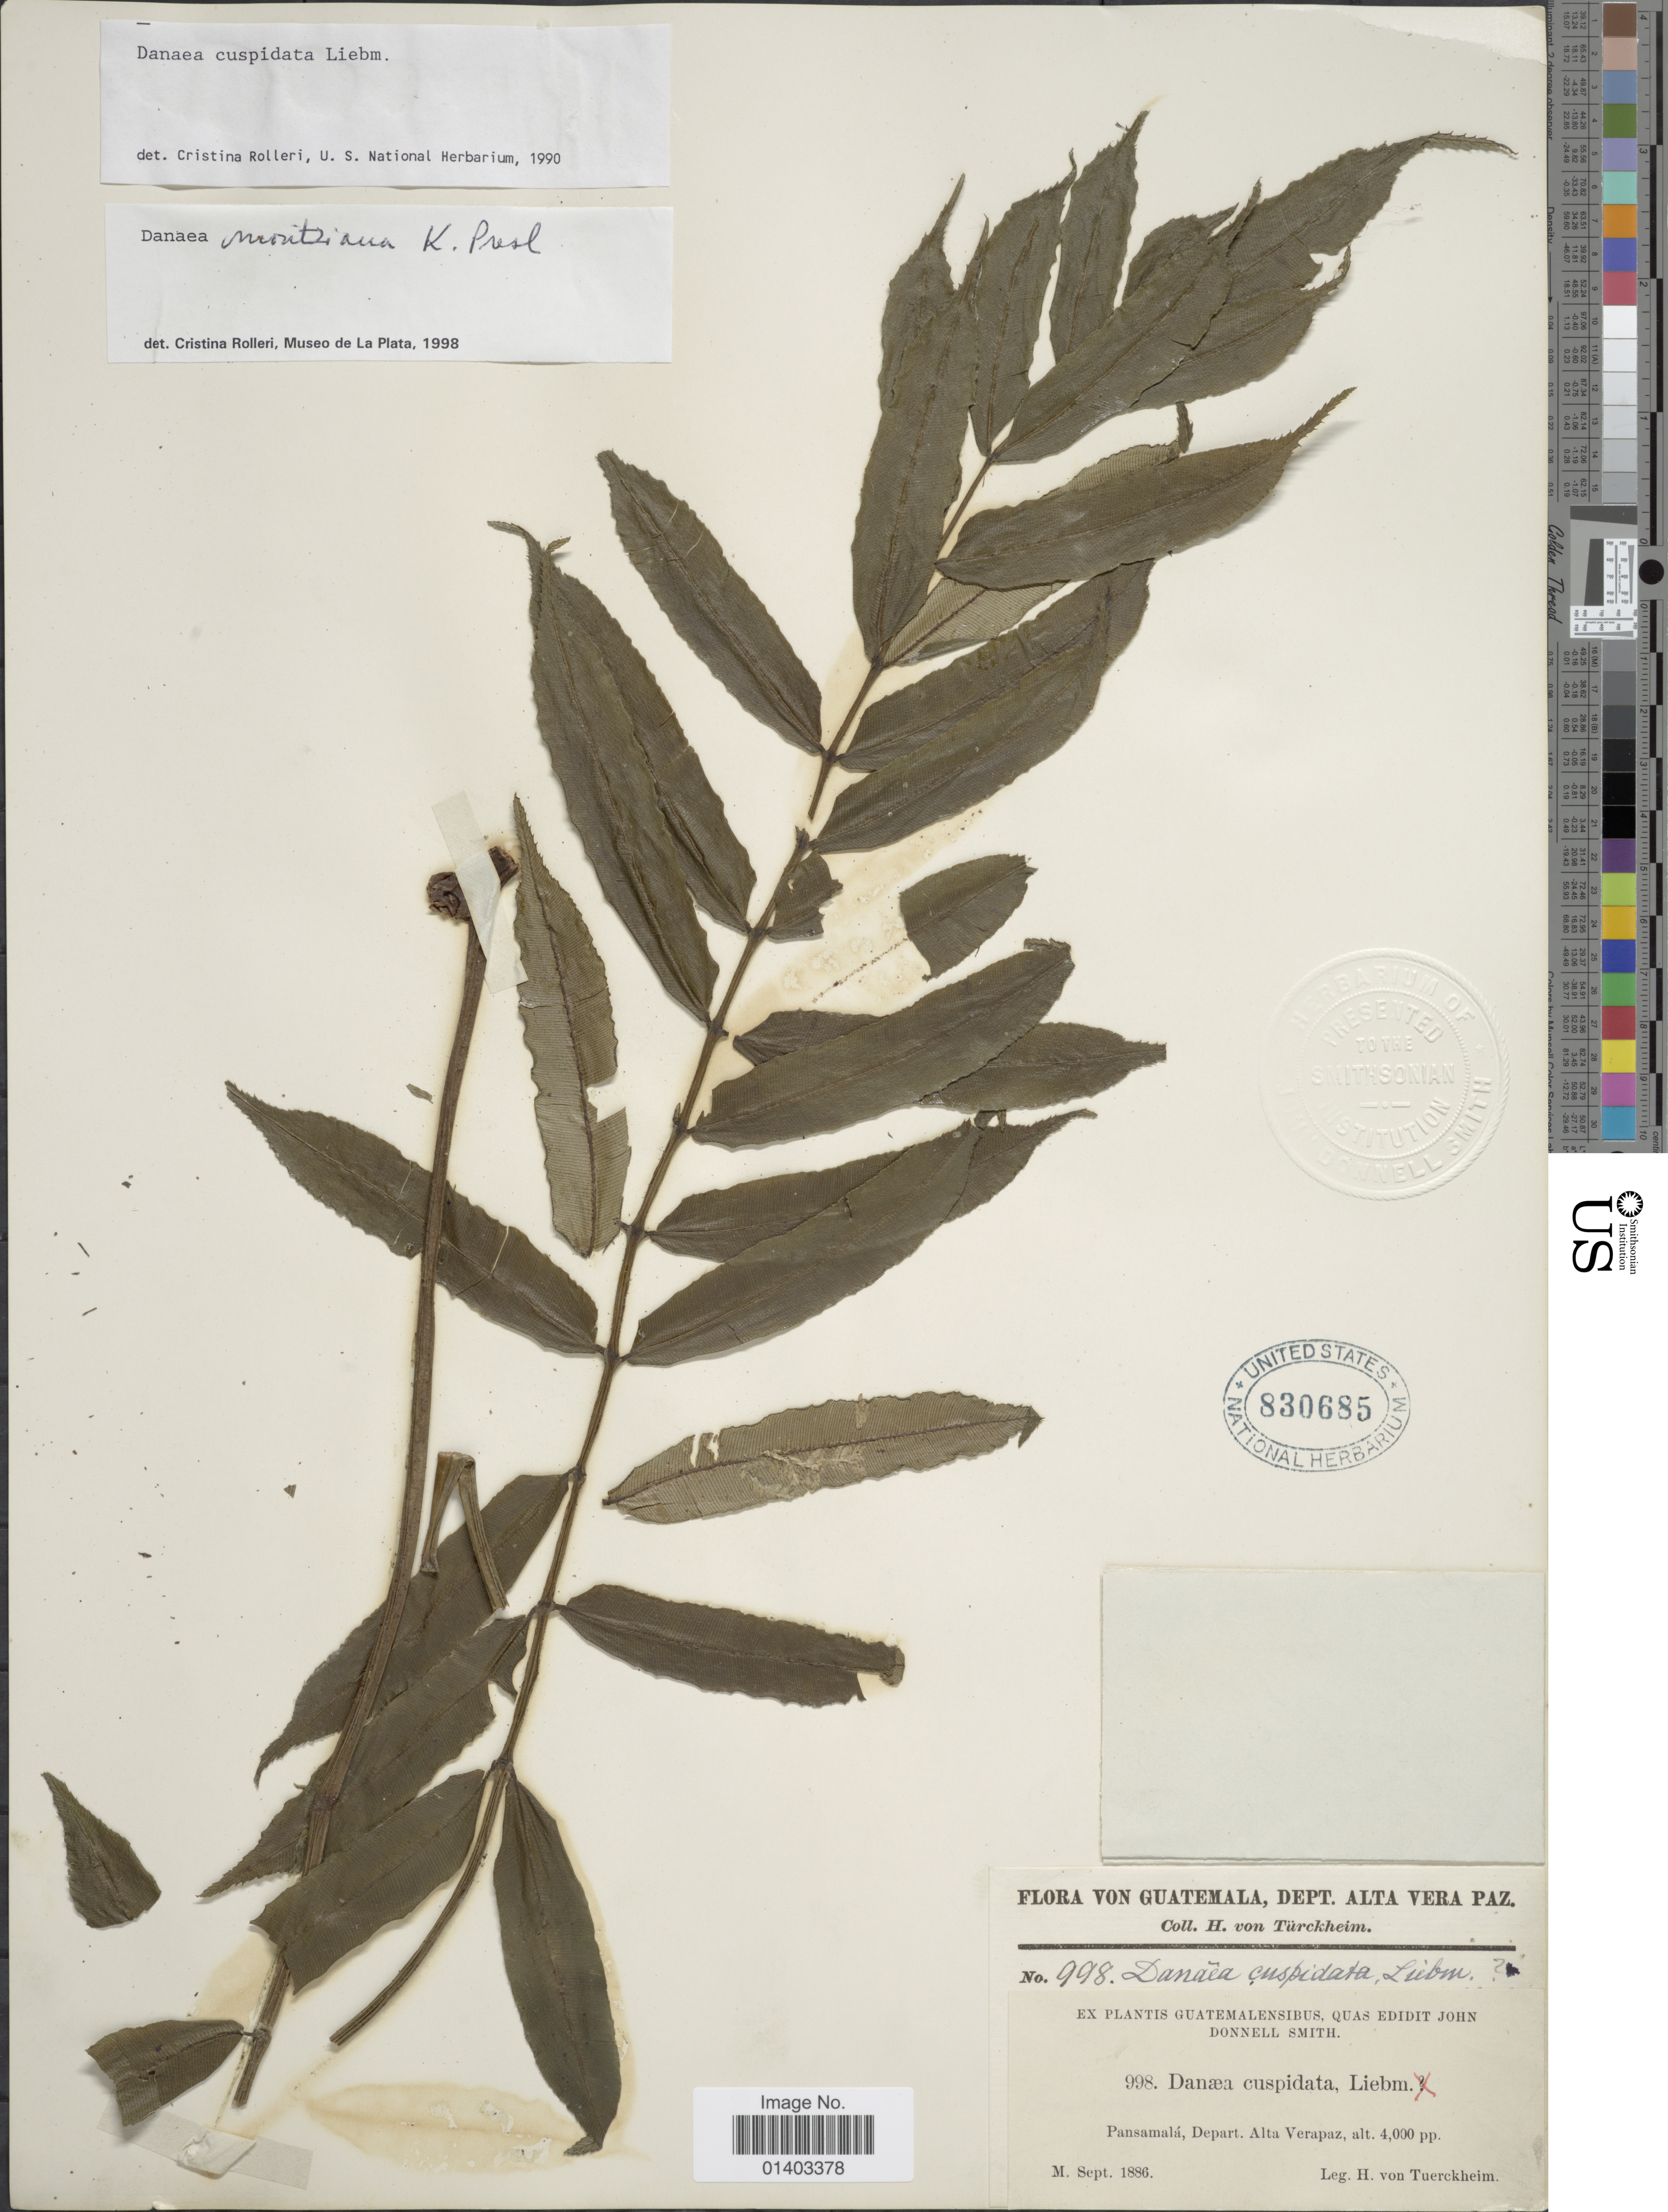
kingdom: Plantae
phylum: Tracheophyta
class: Polypodiopsida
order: Marattiales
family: Marattiaceae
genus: Danaea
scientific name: Danaea moritziana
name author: C. Presl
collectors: H. von Türckheim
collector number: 998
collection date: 1886-09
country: Guatemala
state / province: Alta Verapaz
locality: Pansamalá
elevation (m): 1219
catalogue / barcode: US 830685